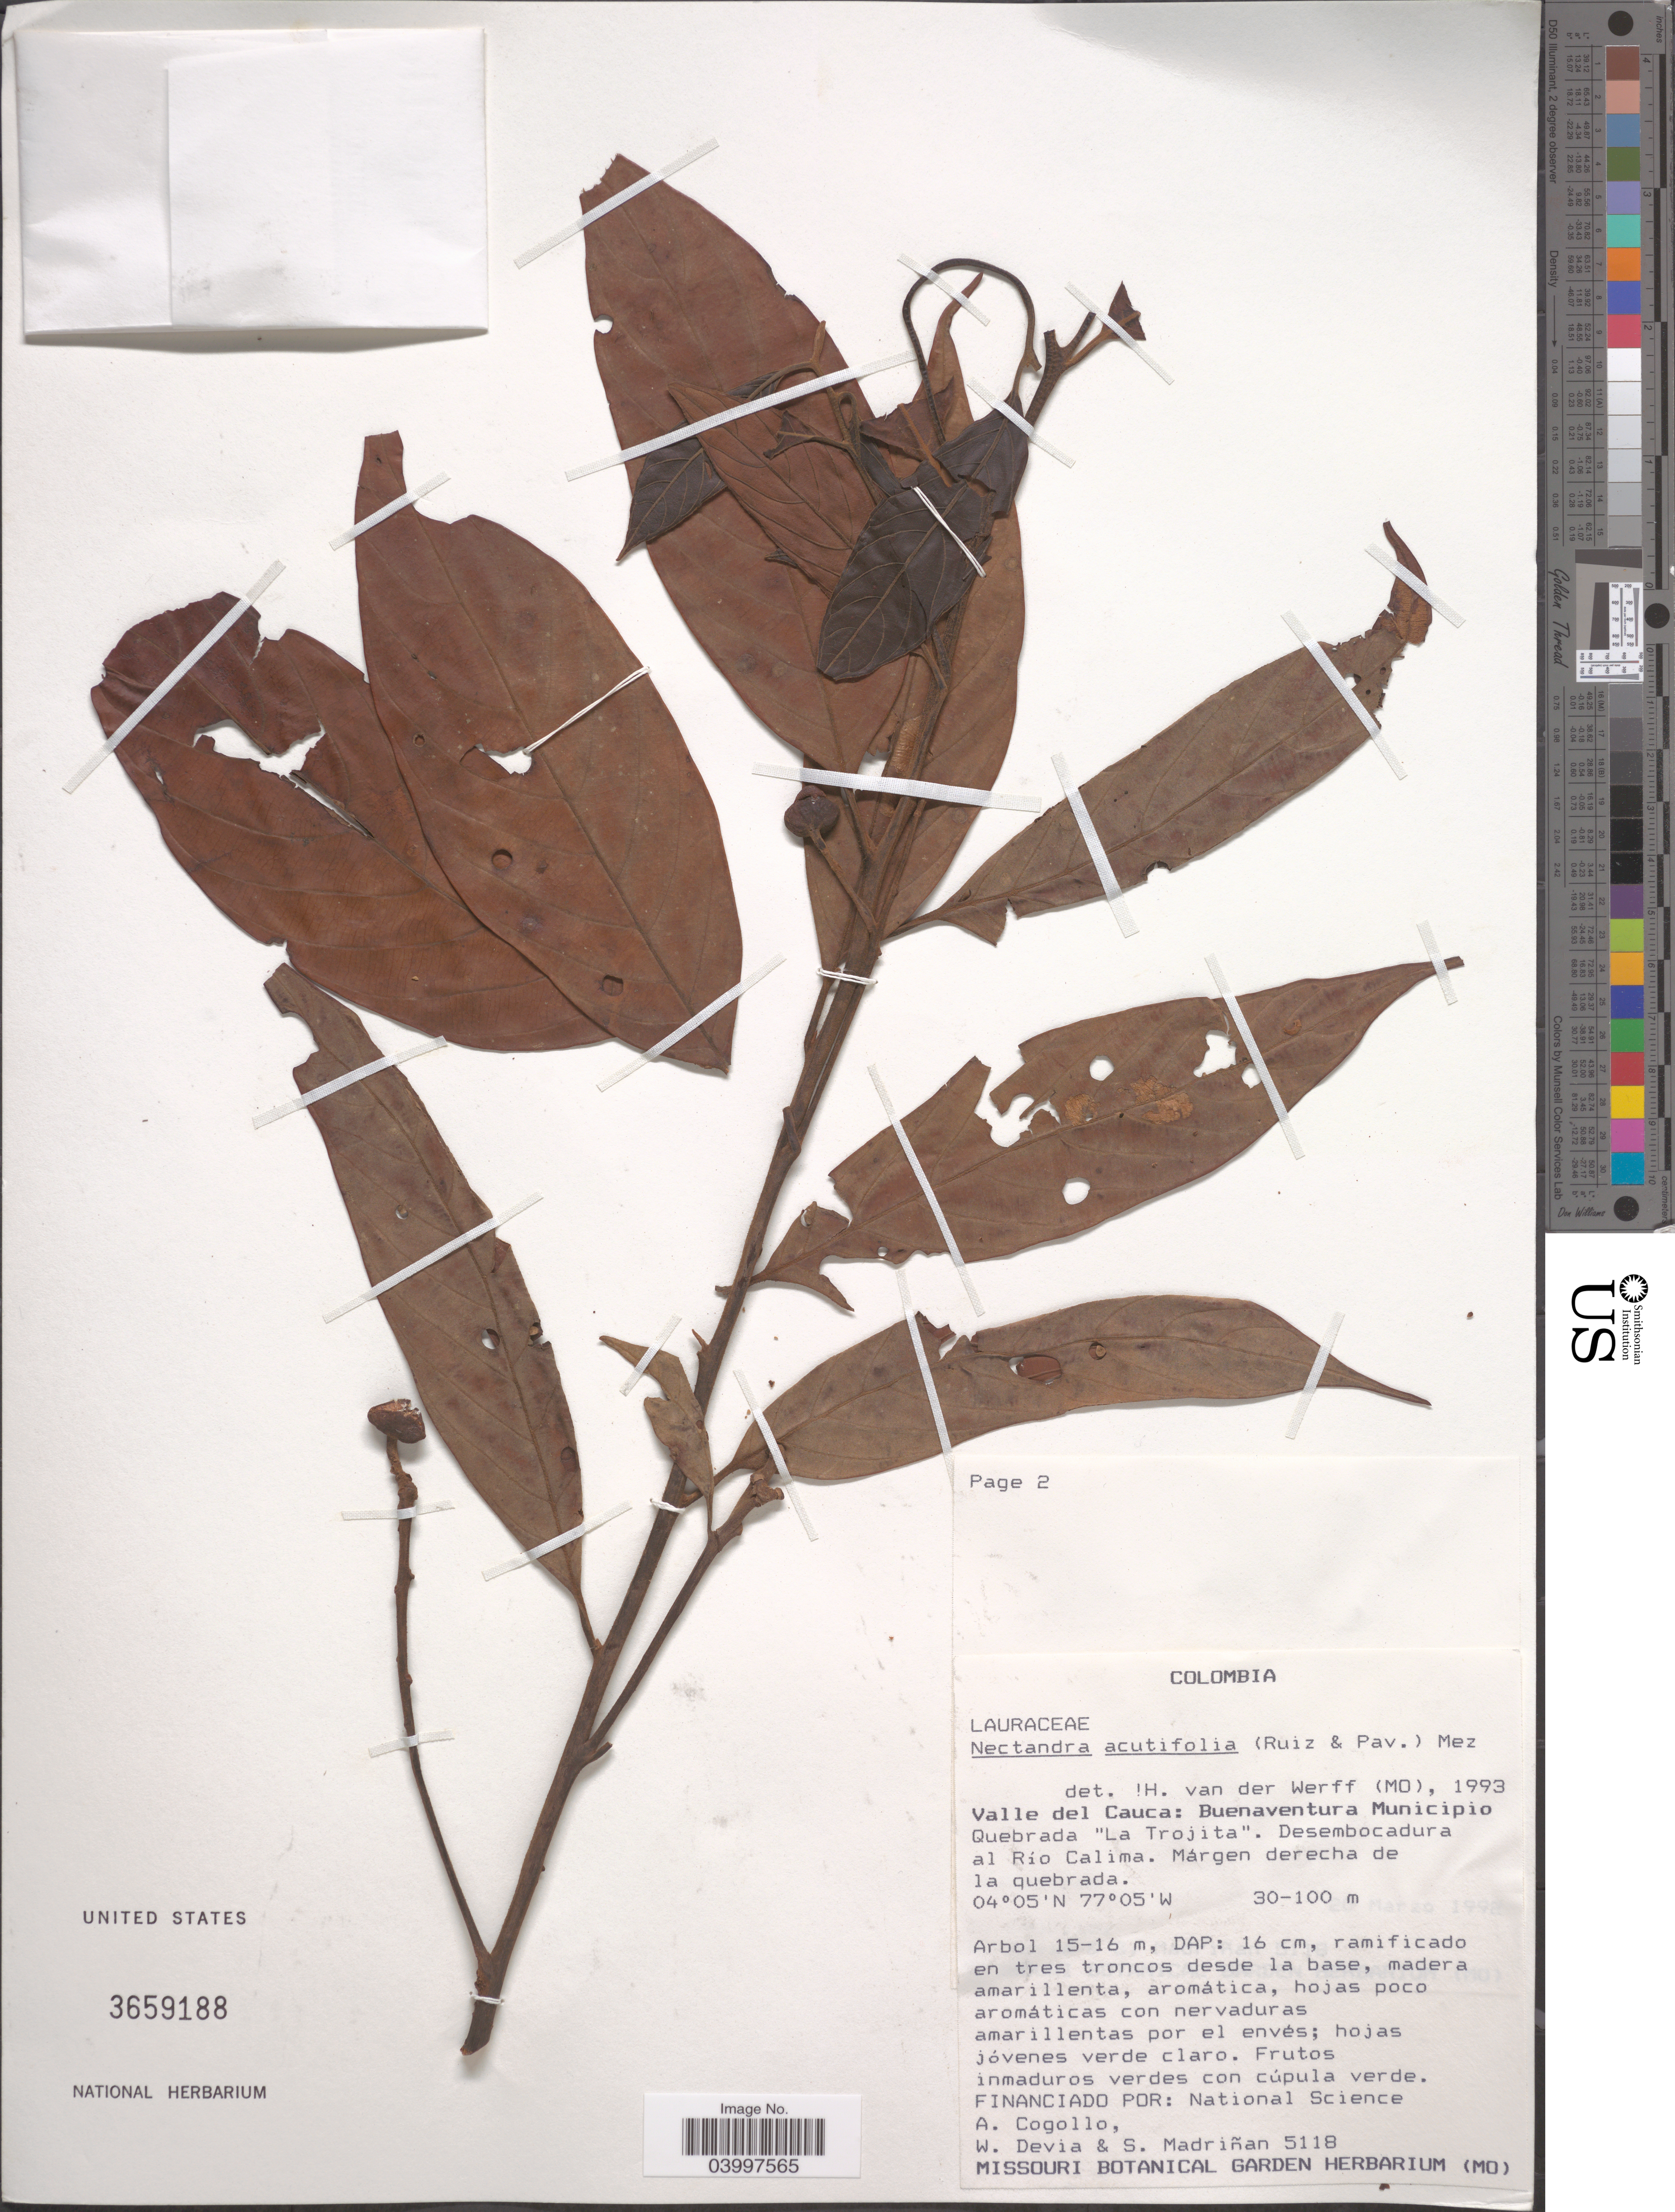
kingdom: Plantae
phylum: Tracheophyta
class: Magnoliopsida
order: Laurales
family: Lauraceae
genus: Nectandra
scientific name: Nectandra acutifolia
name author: (Ruiz & Pav.) Mez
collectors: A. Cogollo, W. Devia & S. Madriñán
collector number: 5118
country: Colombia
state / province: Valle del Cauca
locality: Buenaventura Municipio Quebrada "La Trojita". Desembocadura al Río Calima. Márgen derecha de la quebrada.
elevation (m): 30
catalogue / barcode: US 3659188